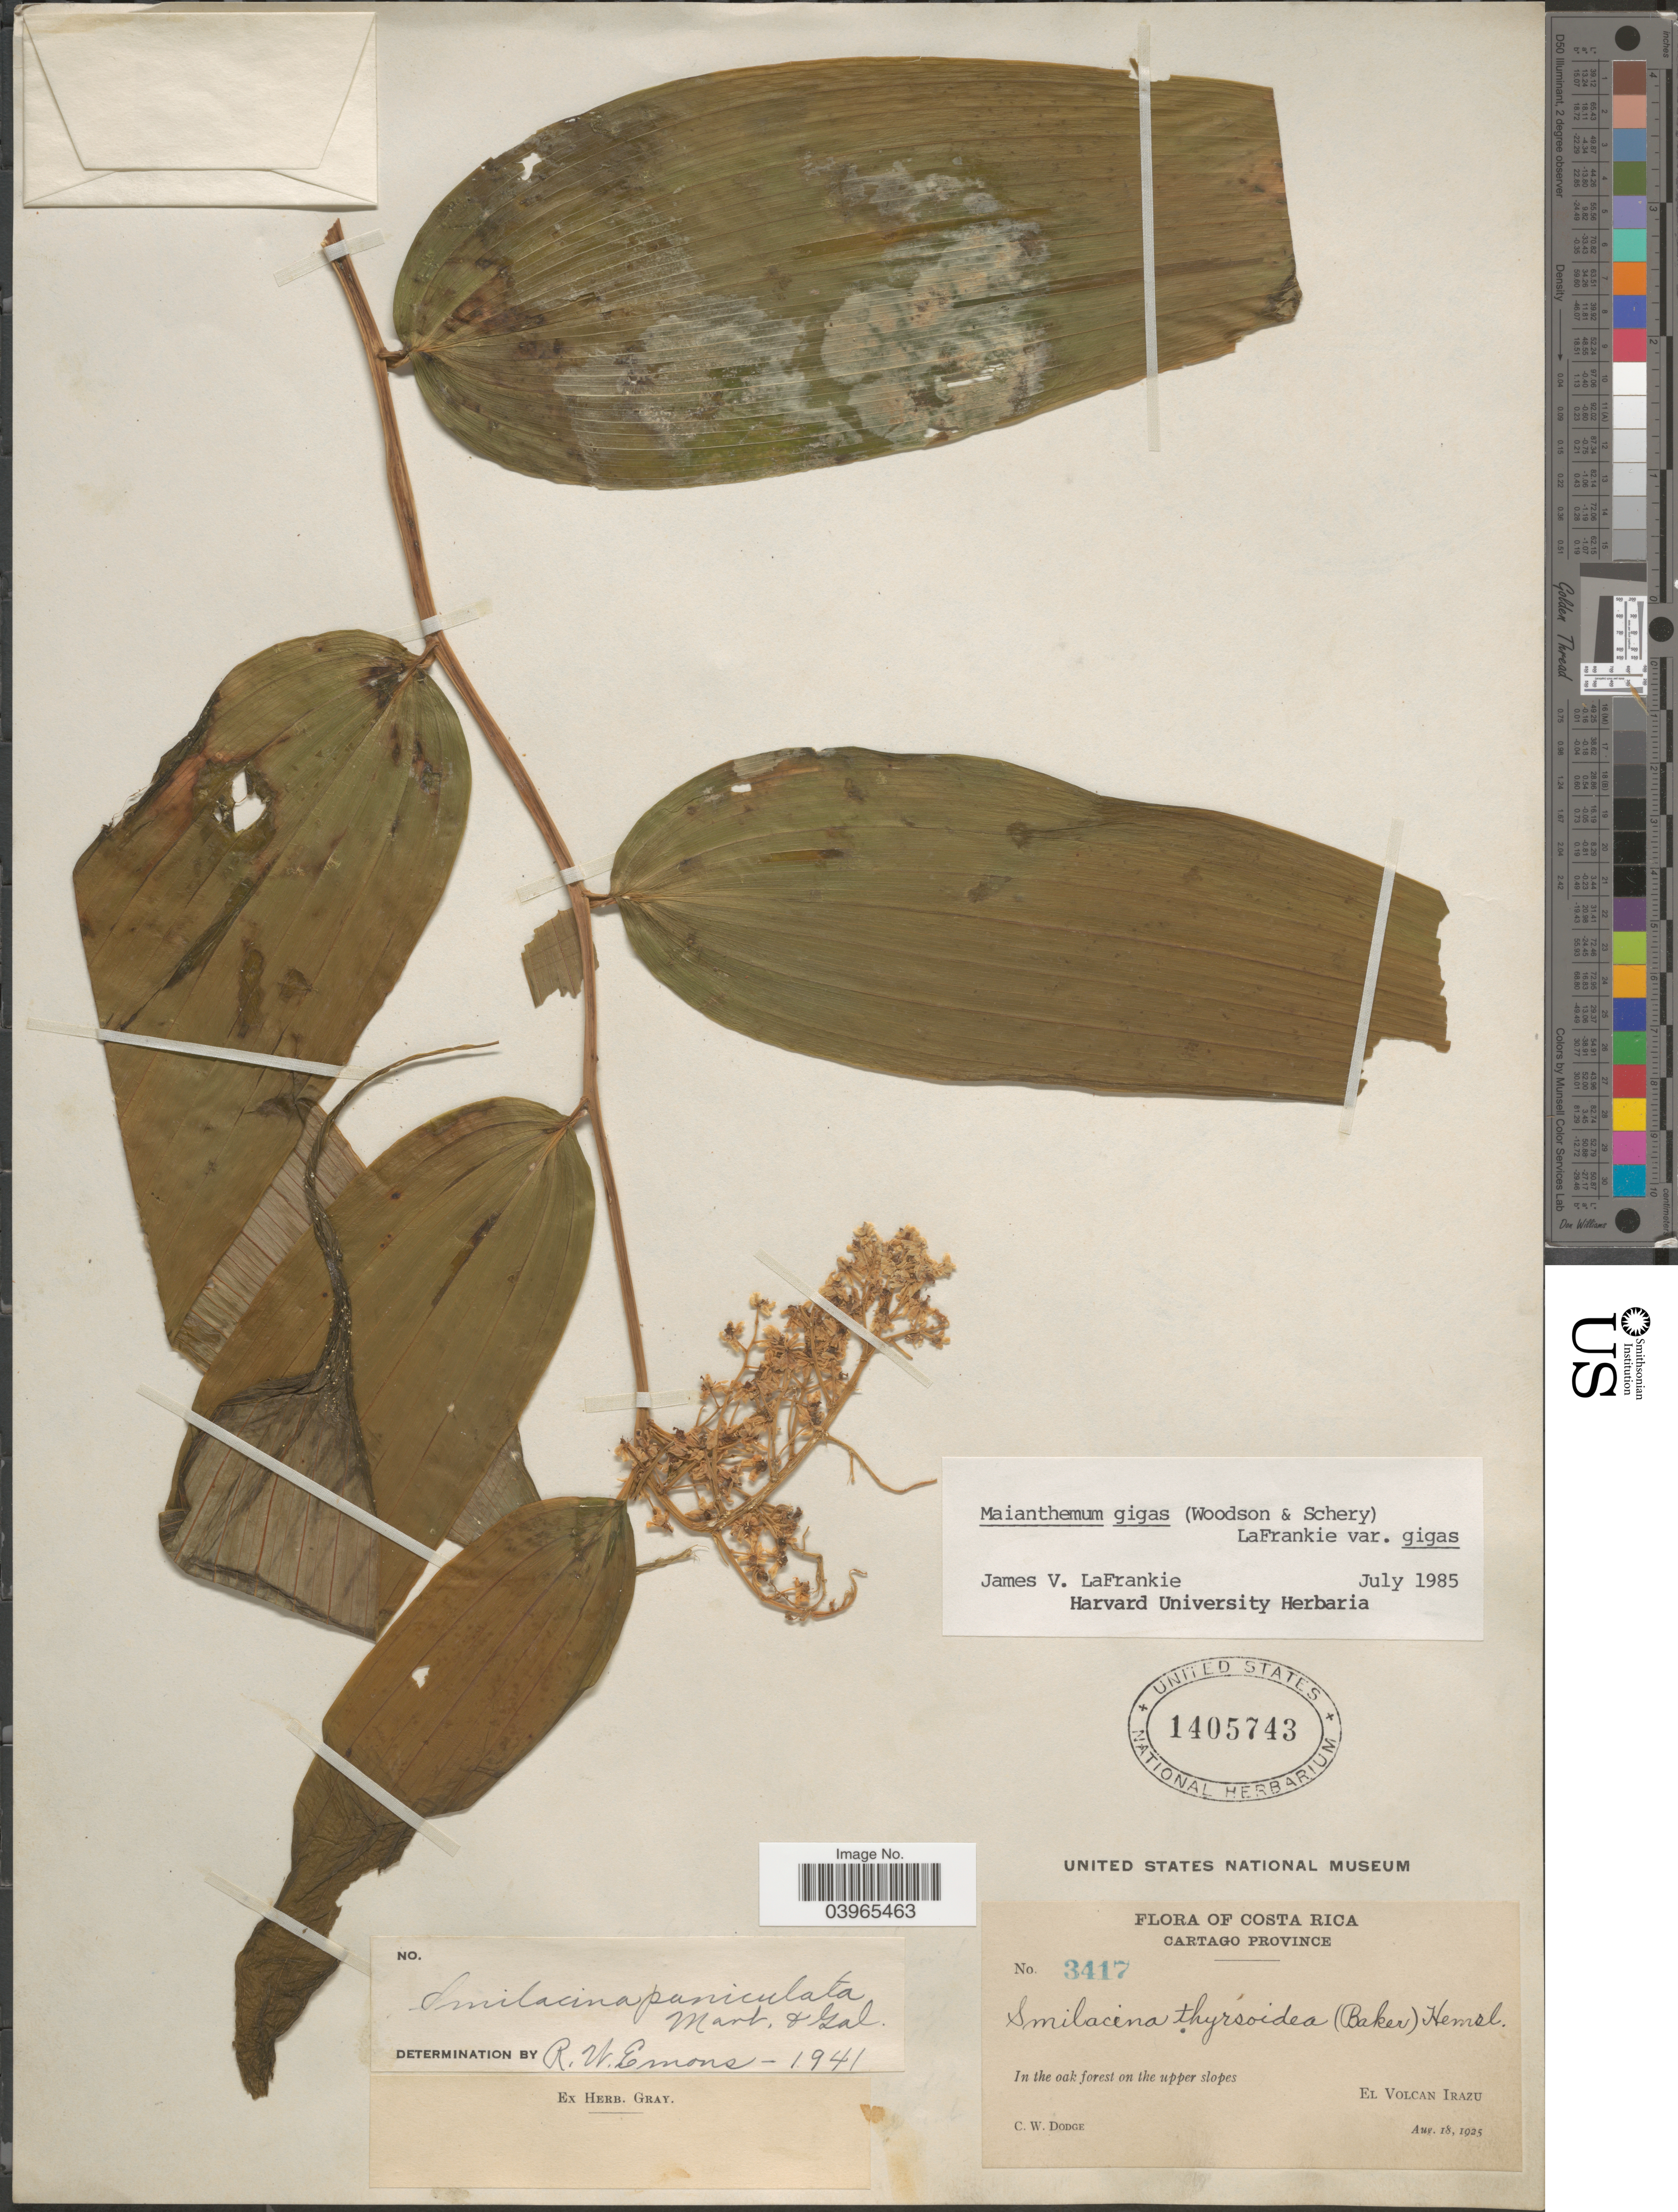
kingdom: Plantae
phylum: Tracheophyta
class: Liliopsida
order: Asparagales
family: Asparagaceae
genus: Maianthemum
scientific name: Maianthemum gigas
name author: (Woodson) LaFrankie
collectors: C. Dodge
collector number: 3417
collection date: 1925-08-18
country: Costa Rica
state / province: Cartago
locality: On the upper slopes. El Volcan Irazu.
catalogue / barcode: US 1405743